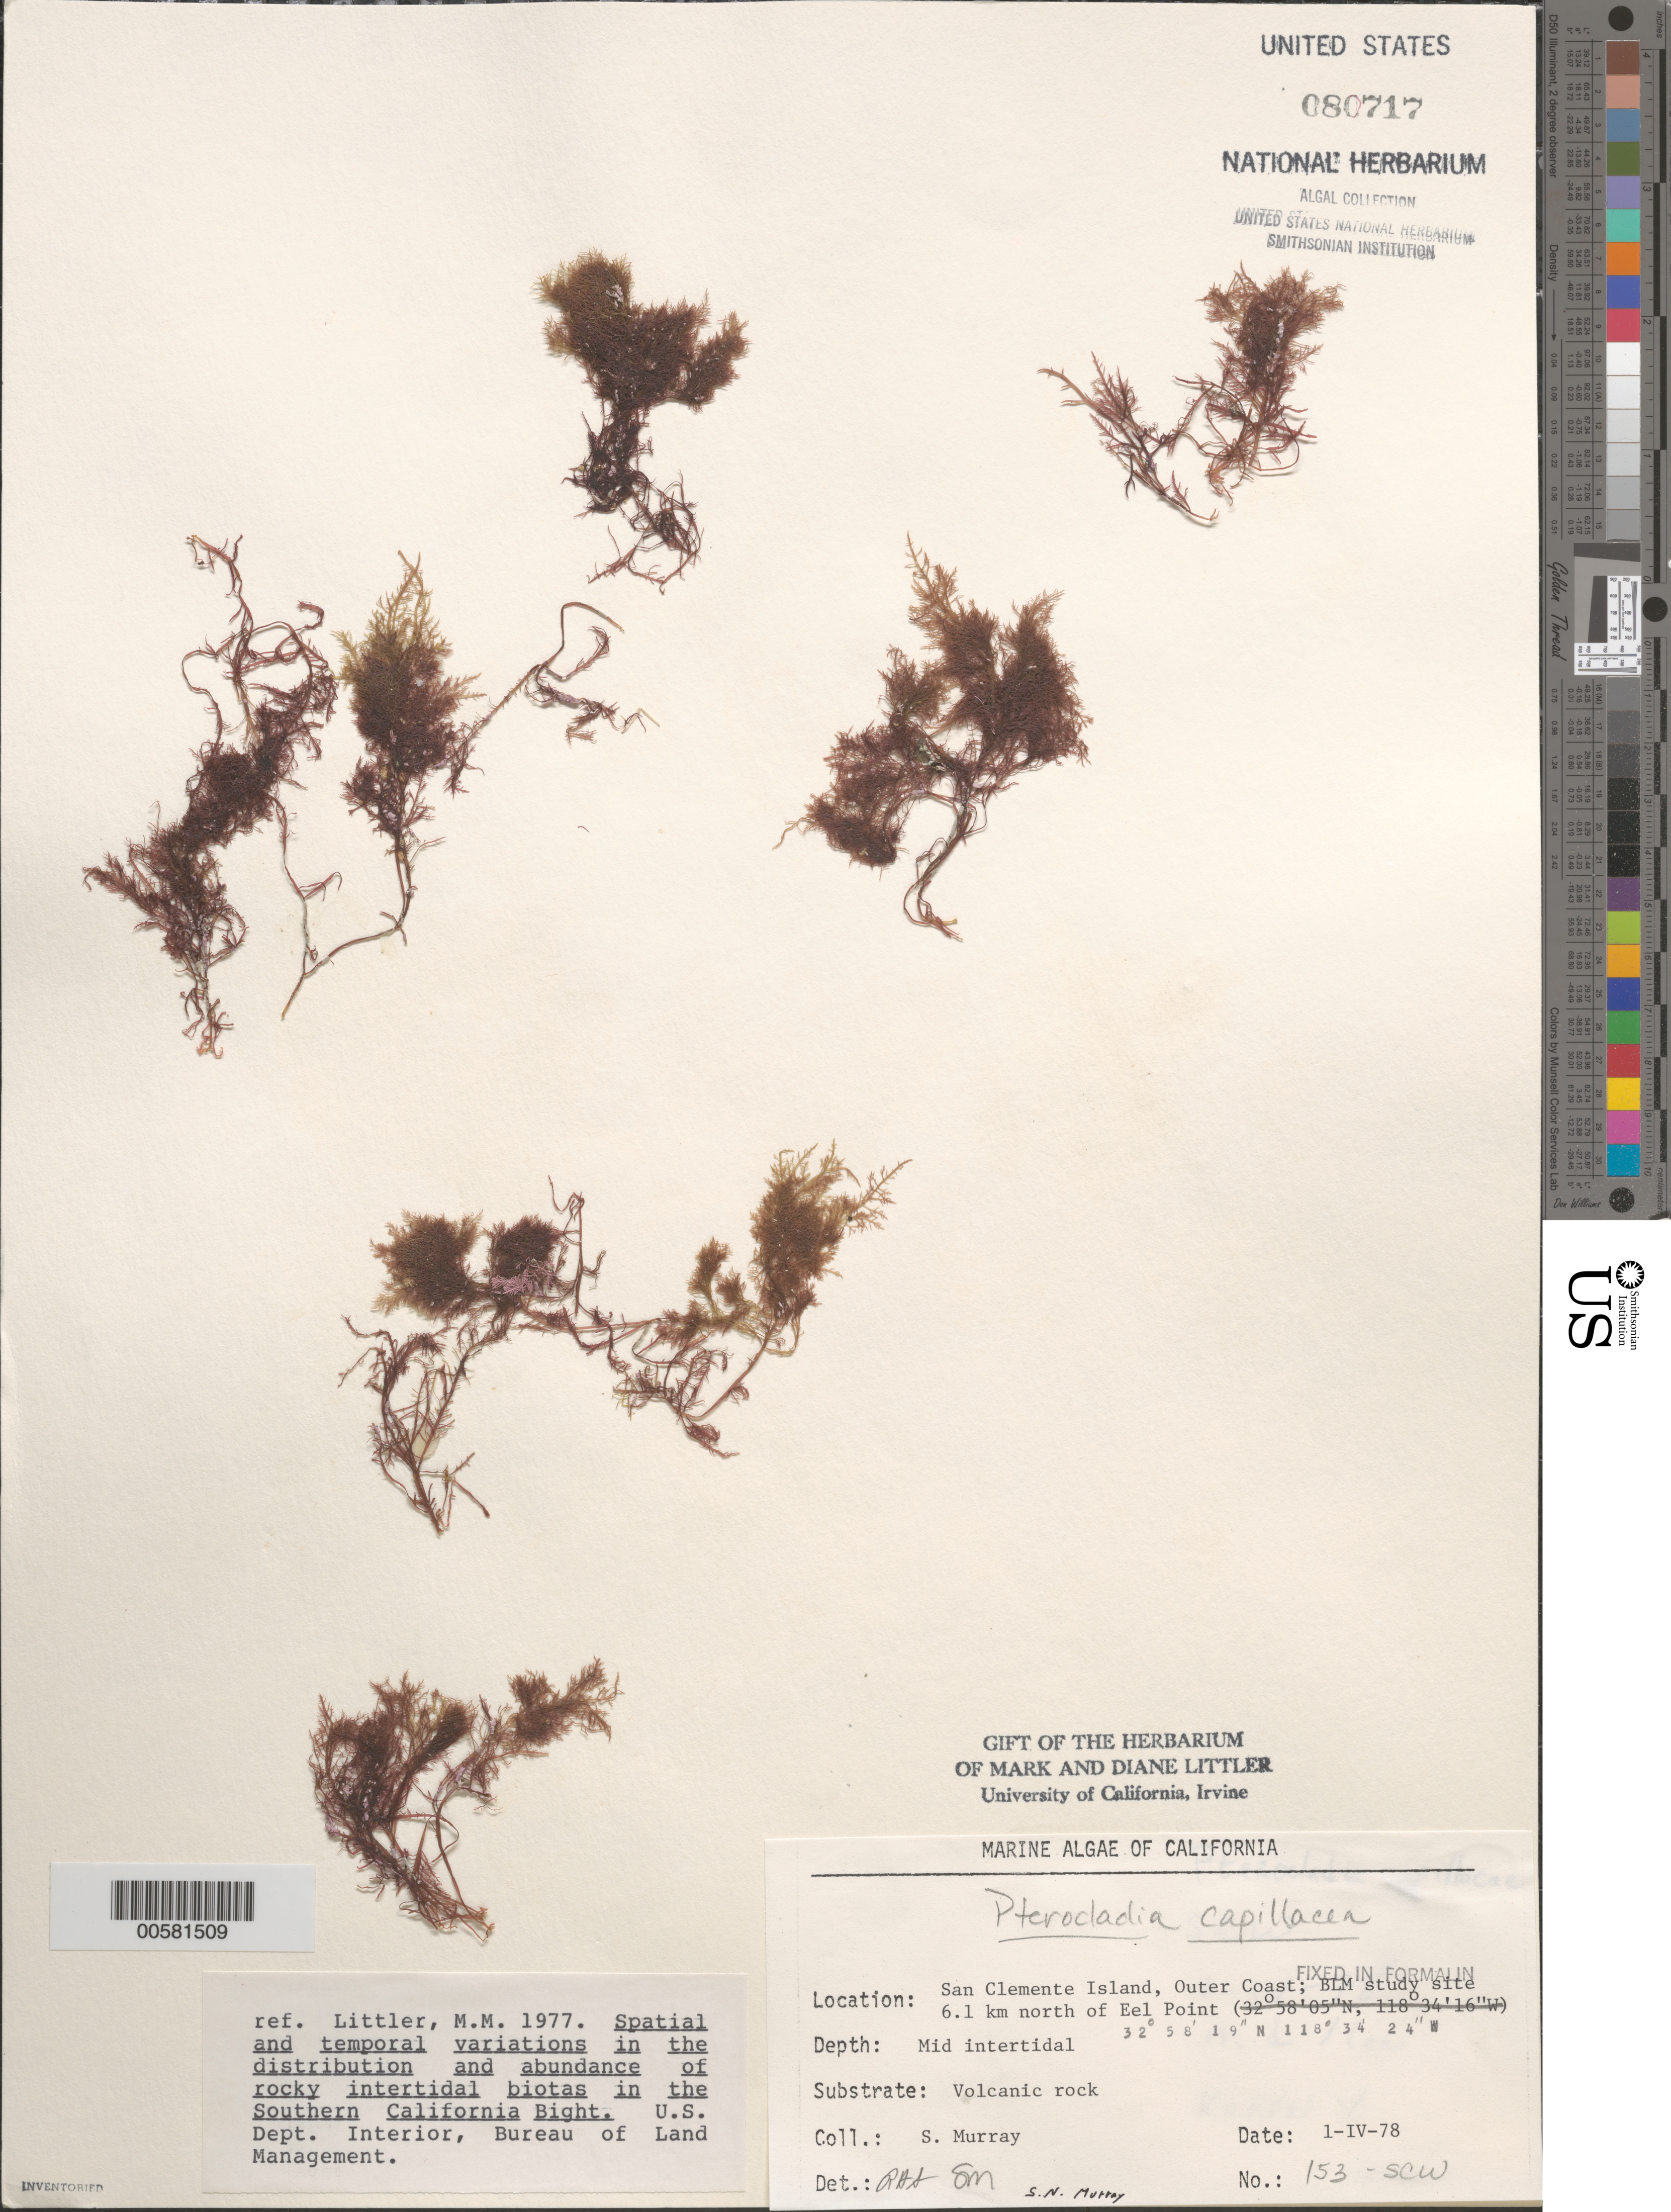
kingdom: Plantae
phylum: Rhodophyta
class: Florideophyceae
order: Gelidiales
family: Pterocladiaceae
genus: Pterocladiella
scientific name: Pterocladiella capillacea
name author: (S.G. Gmel.) Santelices & Hommers.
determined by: Algae name updating Project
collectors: S. N. Murray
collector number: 153-scw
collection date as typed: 01 Apr 1978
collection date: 1978-04-01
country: United States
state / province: California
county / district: Los Angeles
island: San Clemente Island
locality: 6.1 km north of Eel Point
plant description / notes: BLM-SOCALBIGHT Rocky Intertidal Survey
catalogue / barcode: US 80717